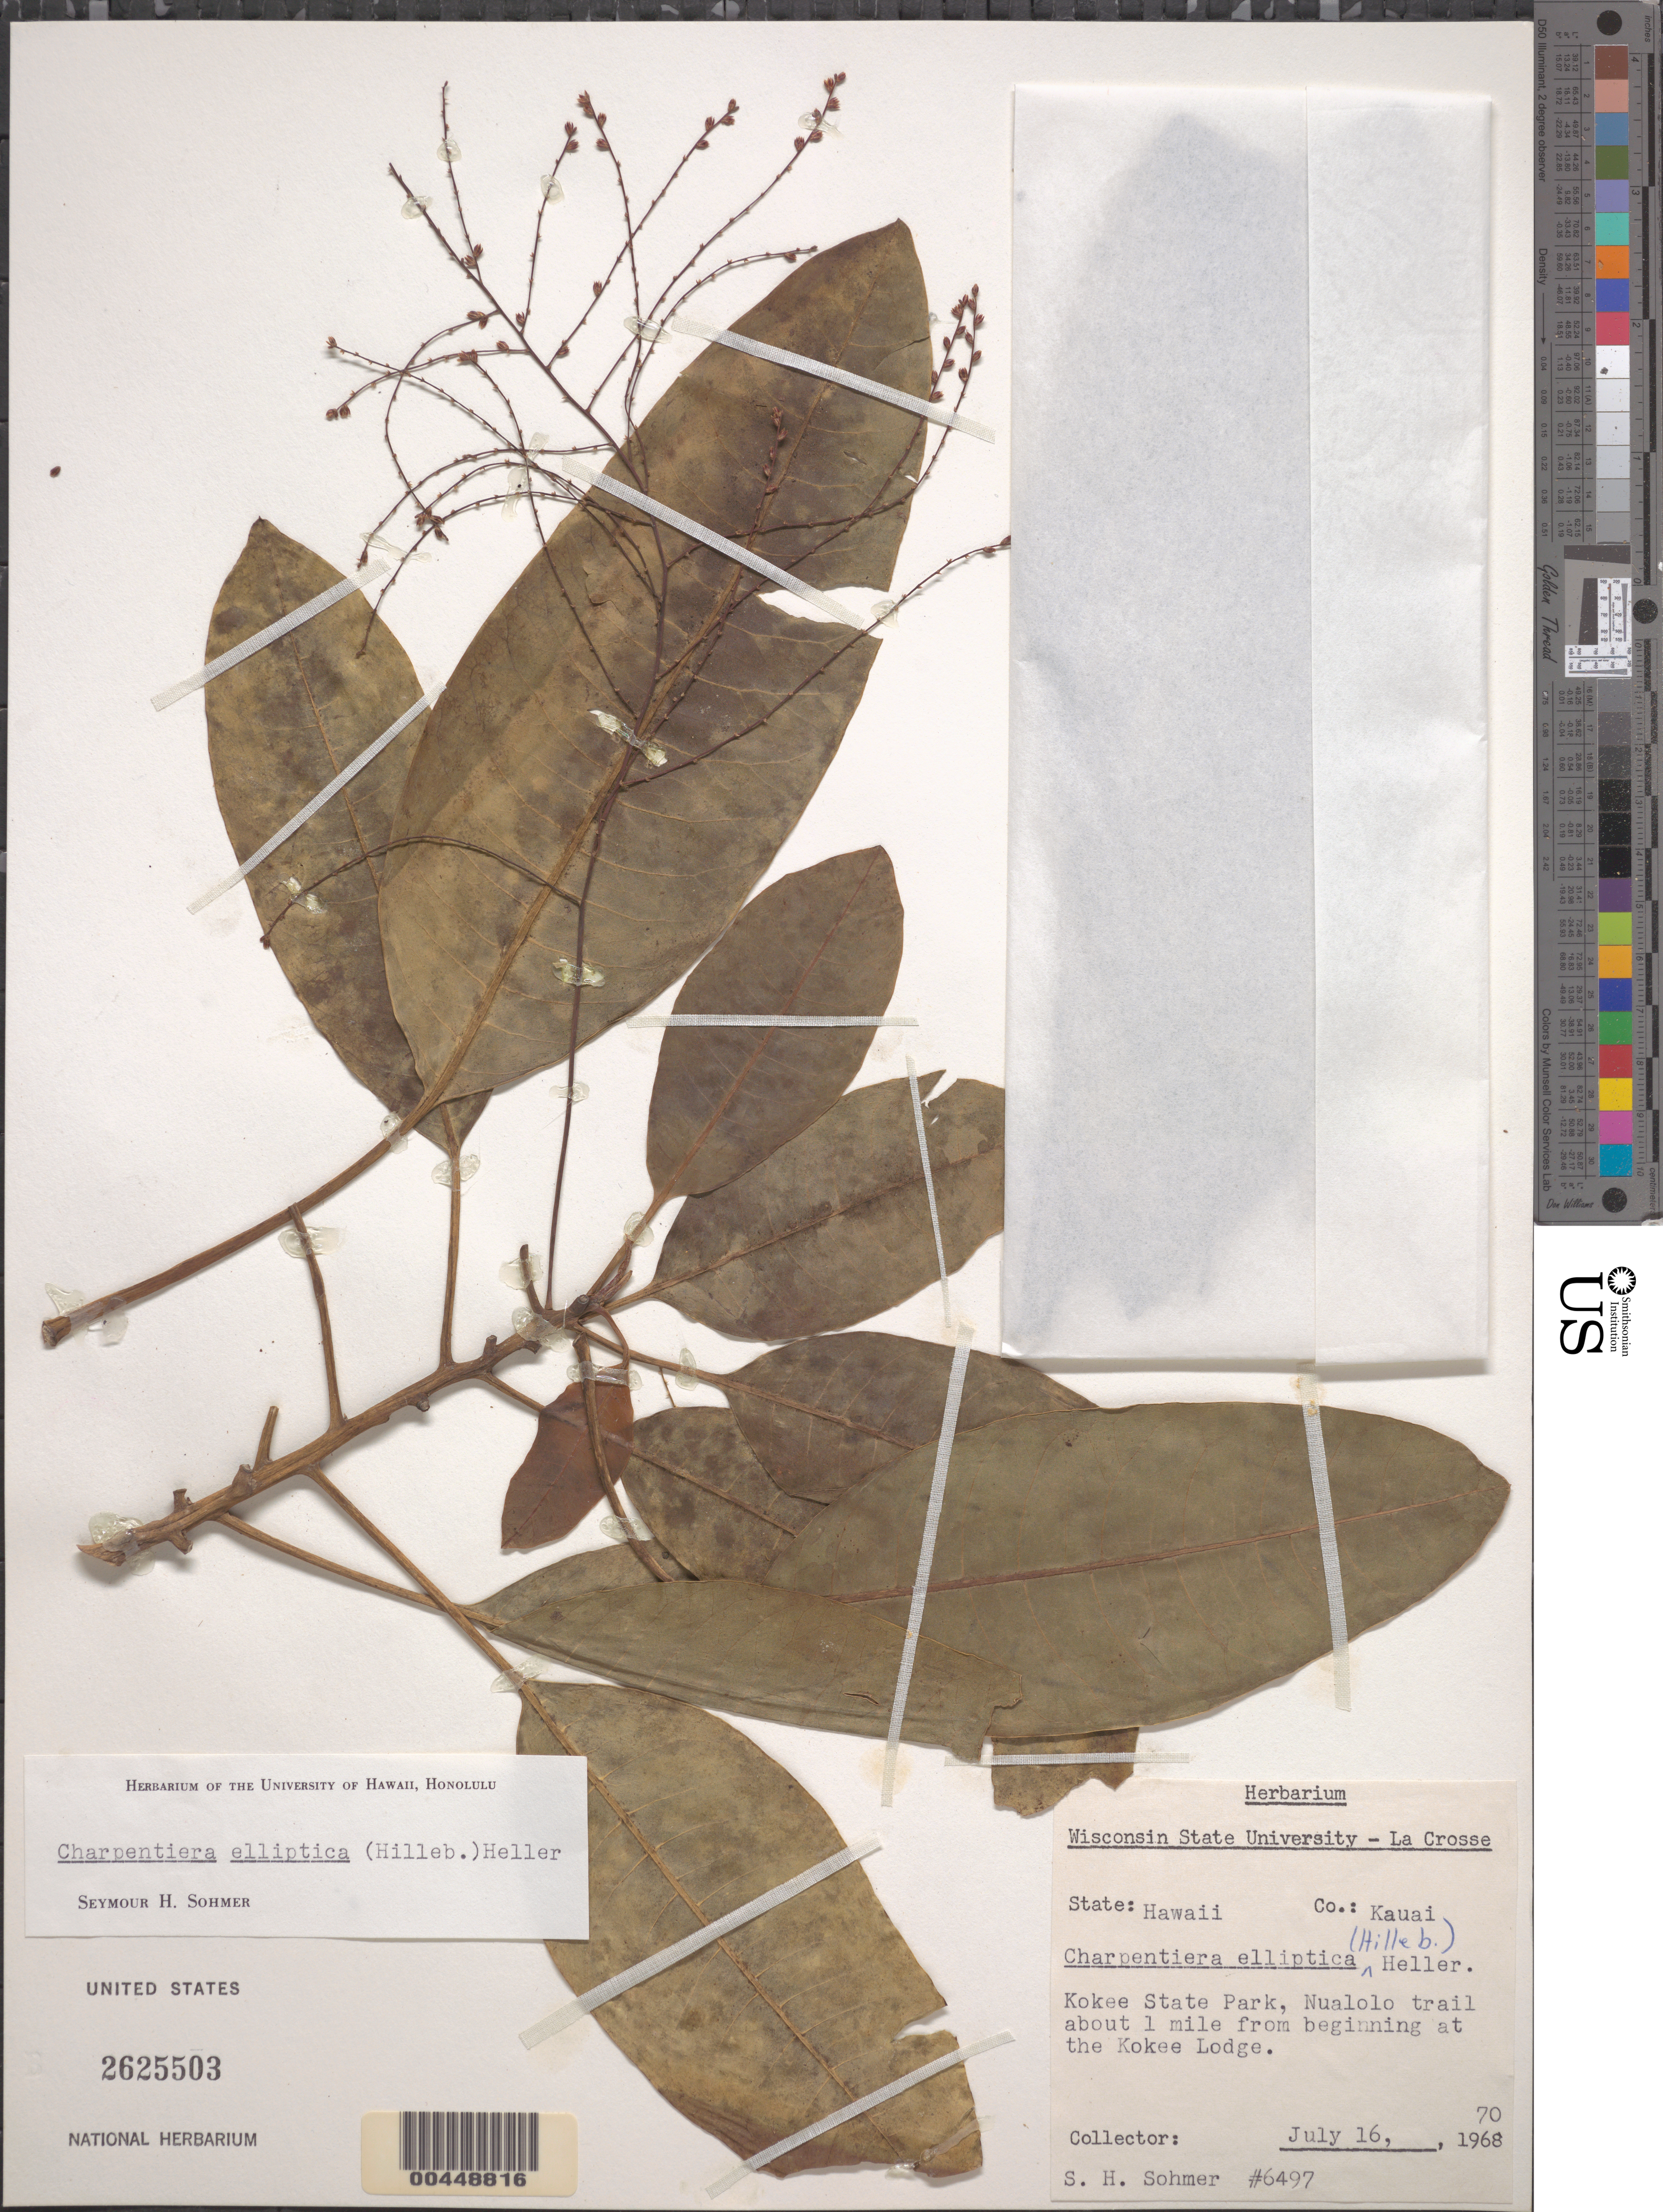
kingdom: Plantae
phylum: Tracheophyta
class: Magnoliopsida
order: Caryophyllales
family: Amaranthaceae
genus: Charpentiera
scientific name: Charpentiera elliptica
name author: (Hillebr.) A. Heller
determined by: Sohmer, S. H.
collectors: S. H. Sohmer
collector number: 6497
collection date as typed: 16 Jul 1970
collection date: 1970-07-16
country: United States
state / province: Hawaii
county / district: Kauai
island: Kaua'i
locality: Kokee State Park, Nualolo Trail about 1 mi from beginning at the Kokee Lodge.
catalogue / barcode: US 2625503